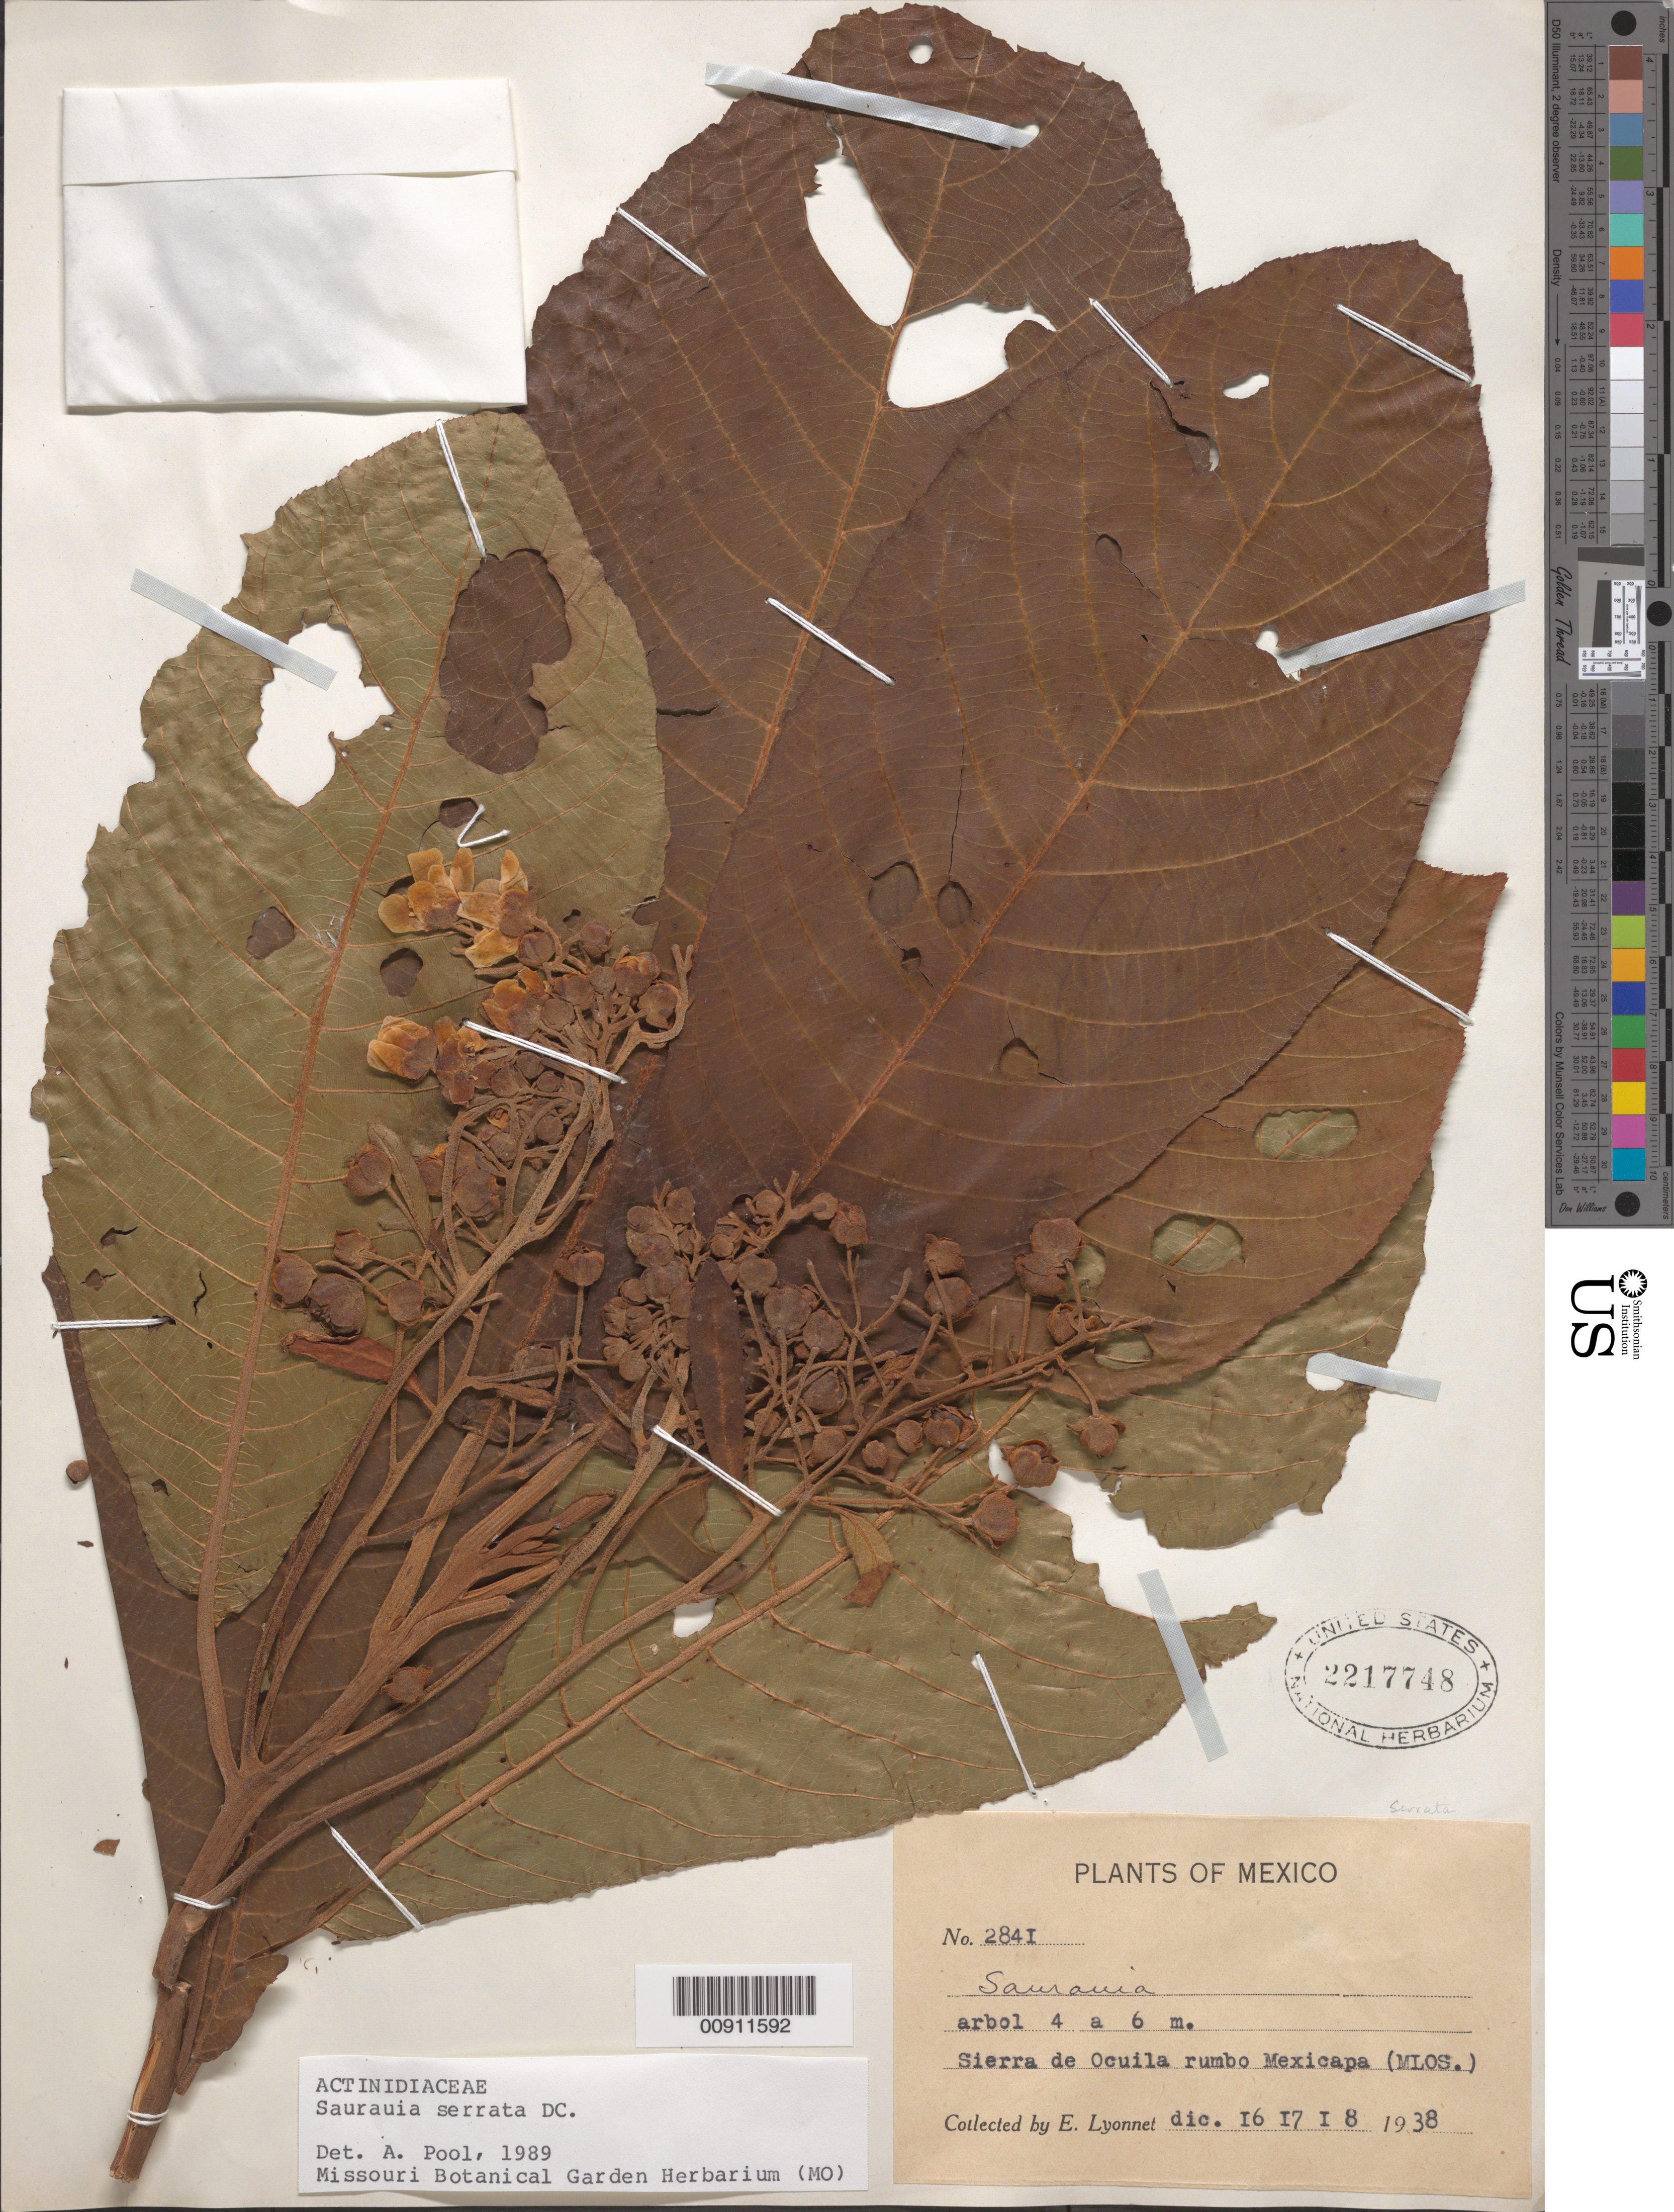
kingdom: Plantae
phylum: Tracheophyta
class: Magnoliopsida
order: Ericales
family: Actinidiaceae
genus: Saurauia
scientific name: Saurauia serrata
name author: DC.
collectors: Bro. E. Lyonnet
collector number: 2841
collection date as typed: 16 Dec 1938 to 18 Dec 1938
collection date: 1938-12-16/1938-12-18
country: Mexico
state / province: Morelos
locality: Sierra de Ocuila rumbo a Mexicapa (Morelos).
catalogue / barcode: US 2217748